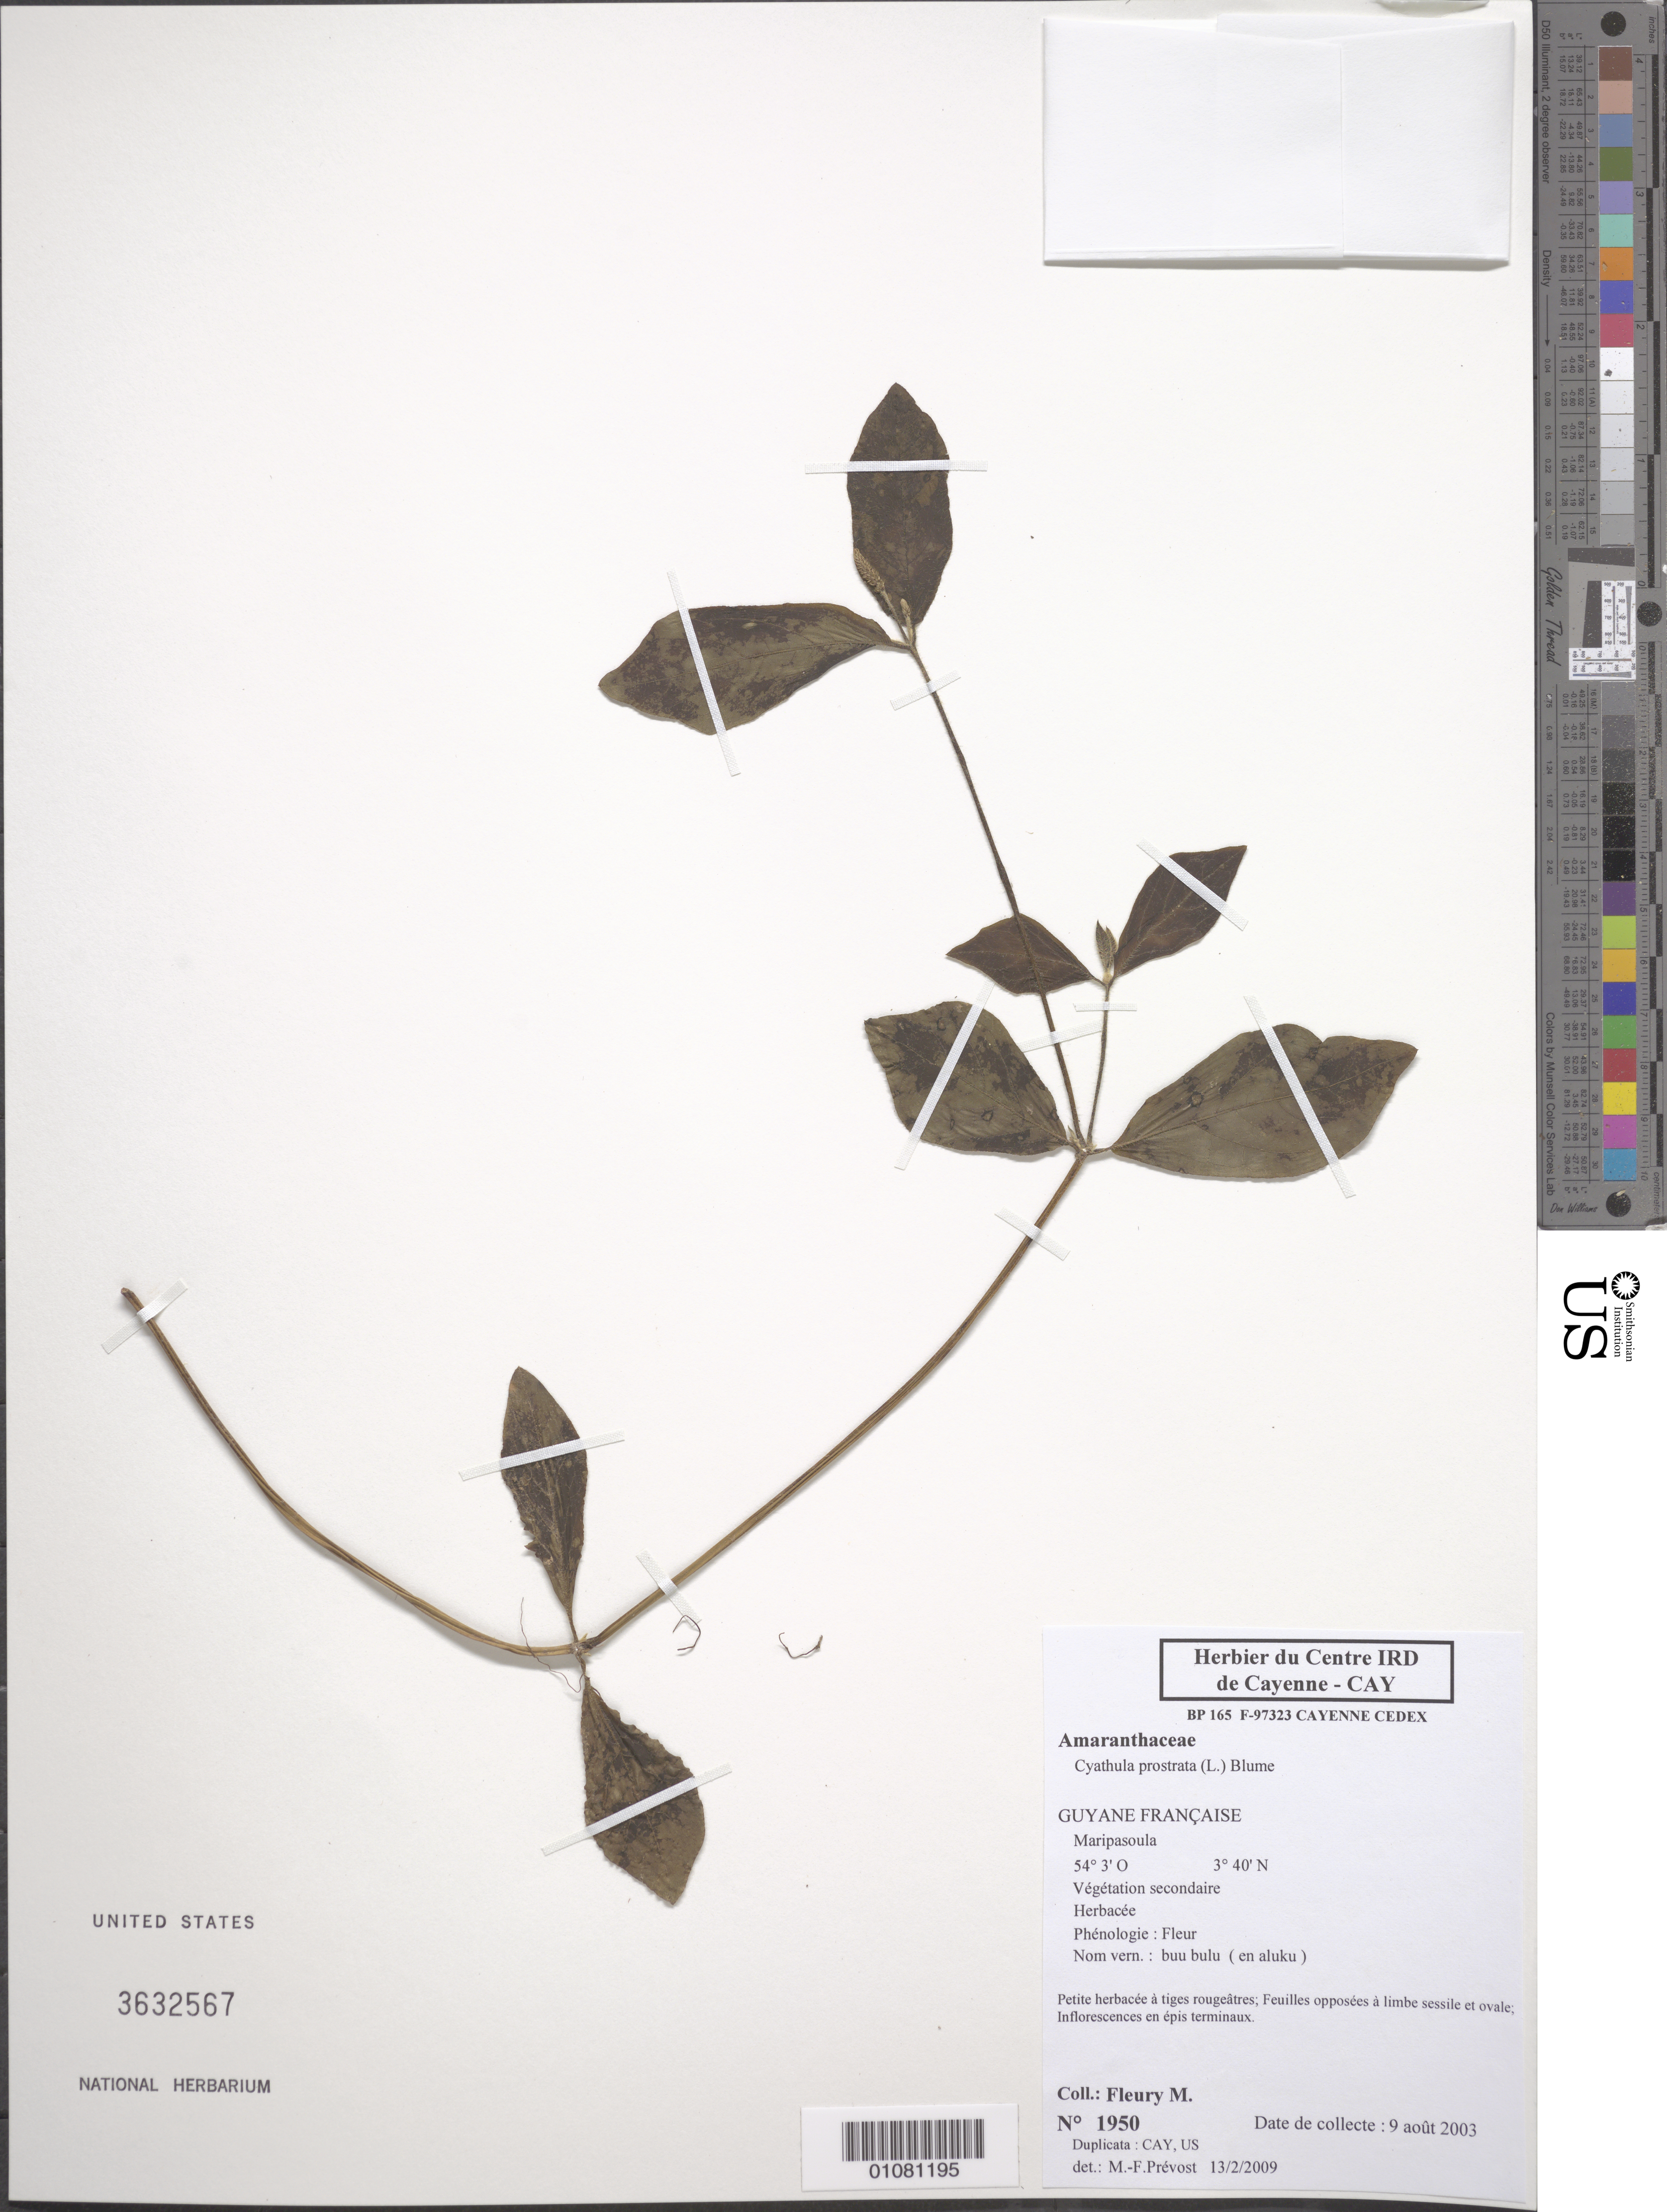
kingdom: Plantae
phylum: Tracheophyta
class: Magnoliopsida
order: Caryophyllales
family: Amaranthaceae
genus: Cyathula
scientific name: Cyathula prostrata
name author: (L.) Blume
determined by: Prévost, M.-F.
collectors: M. Fleury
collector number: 1950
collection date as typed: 9-Aug-03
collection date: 2003-08-09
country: French Guiana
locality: Maripasoula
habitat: Vegetation secondaire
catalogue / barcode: US 3632567